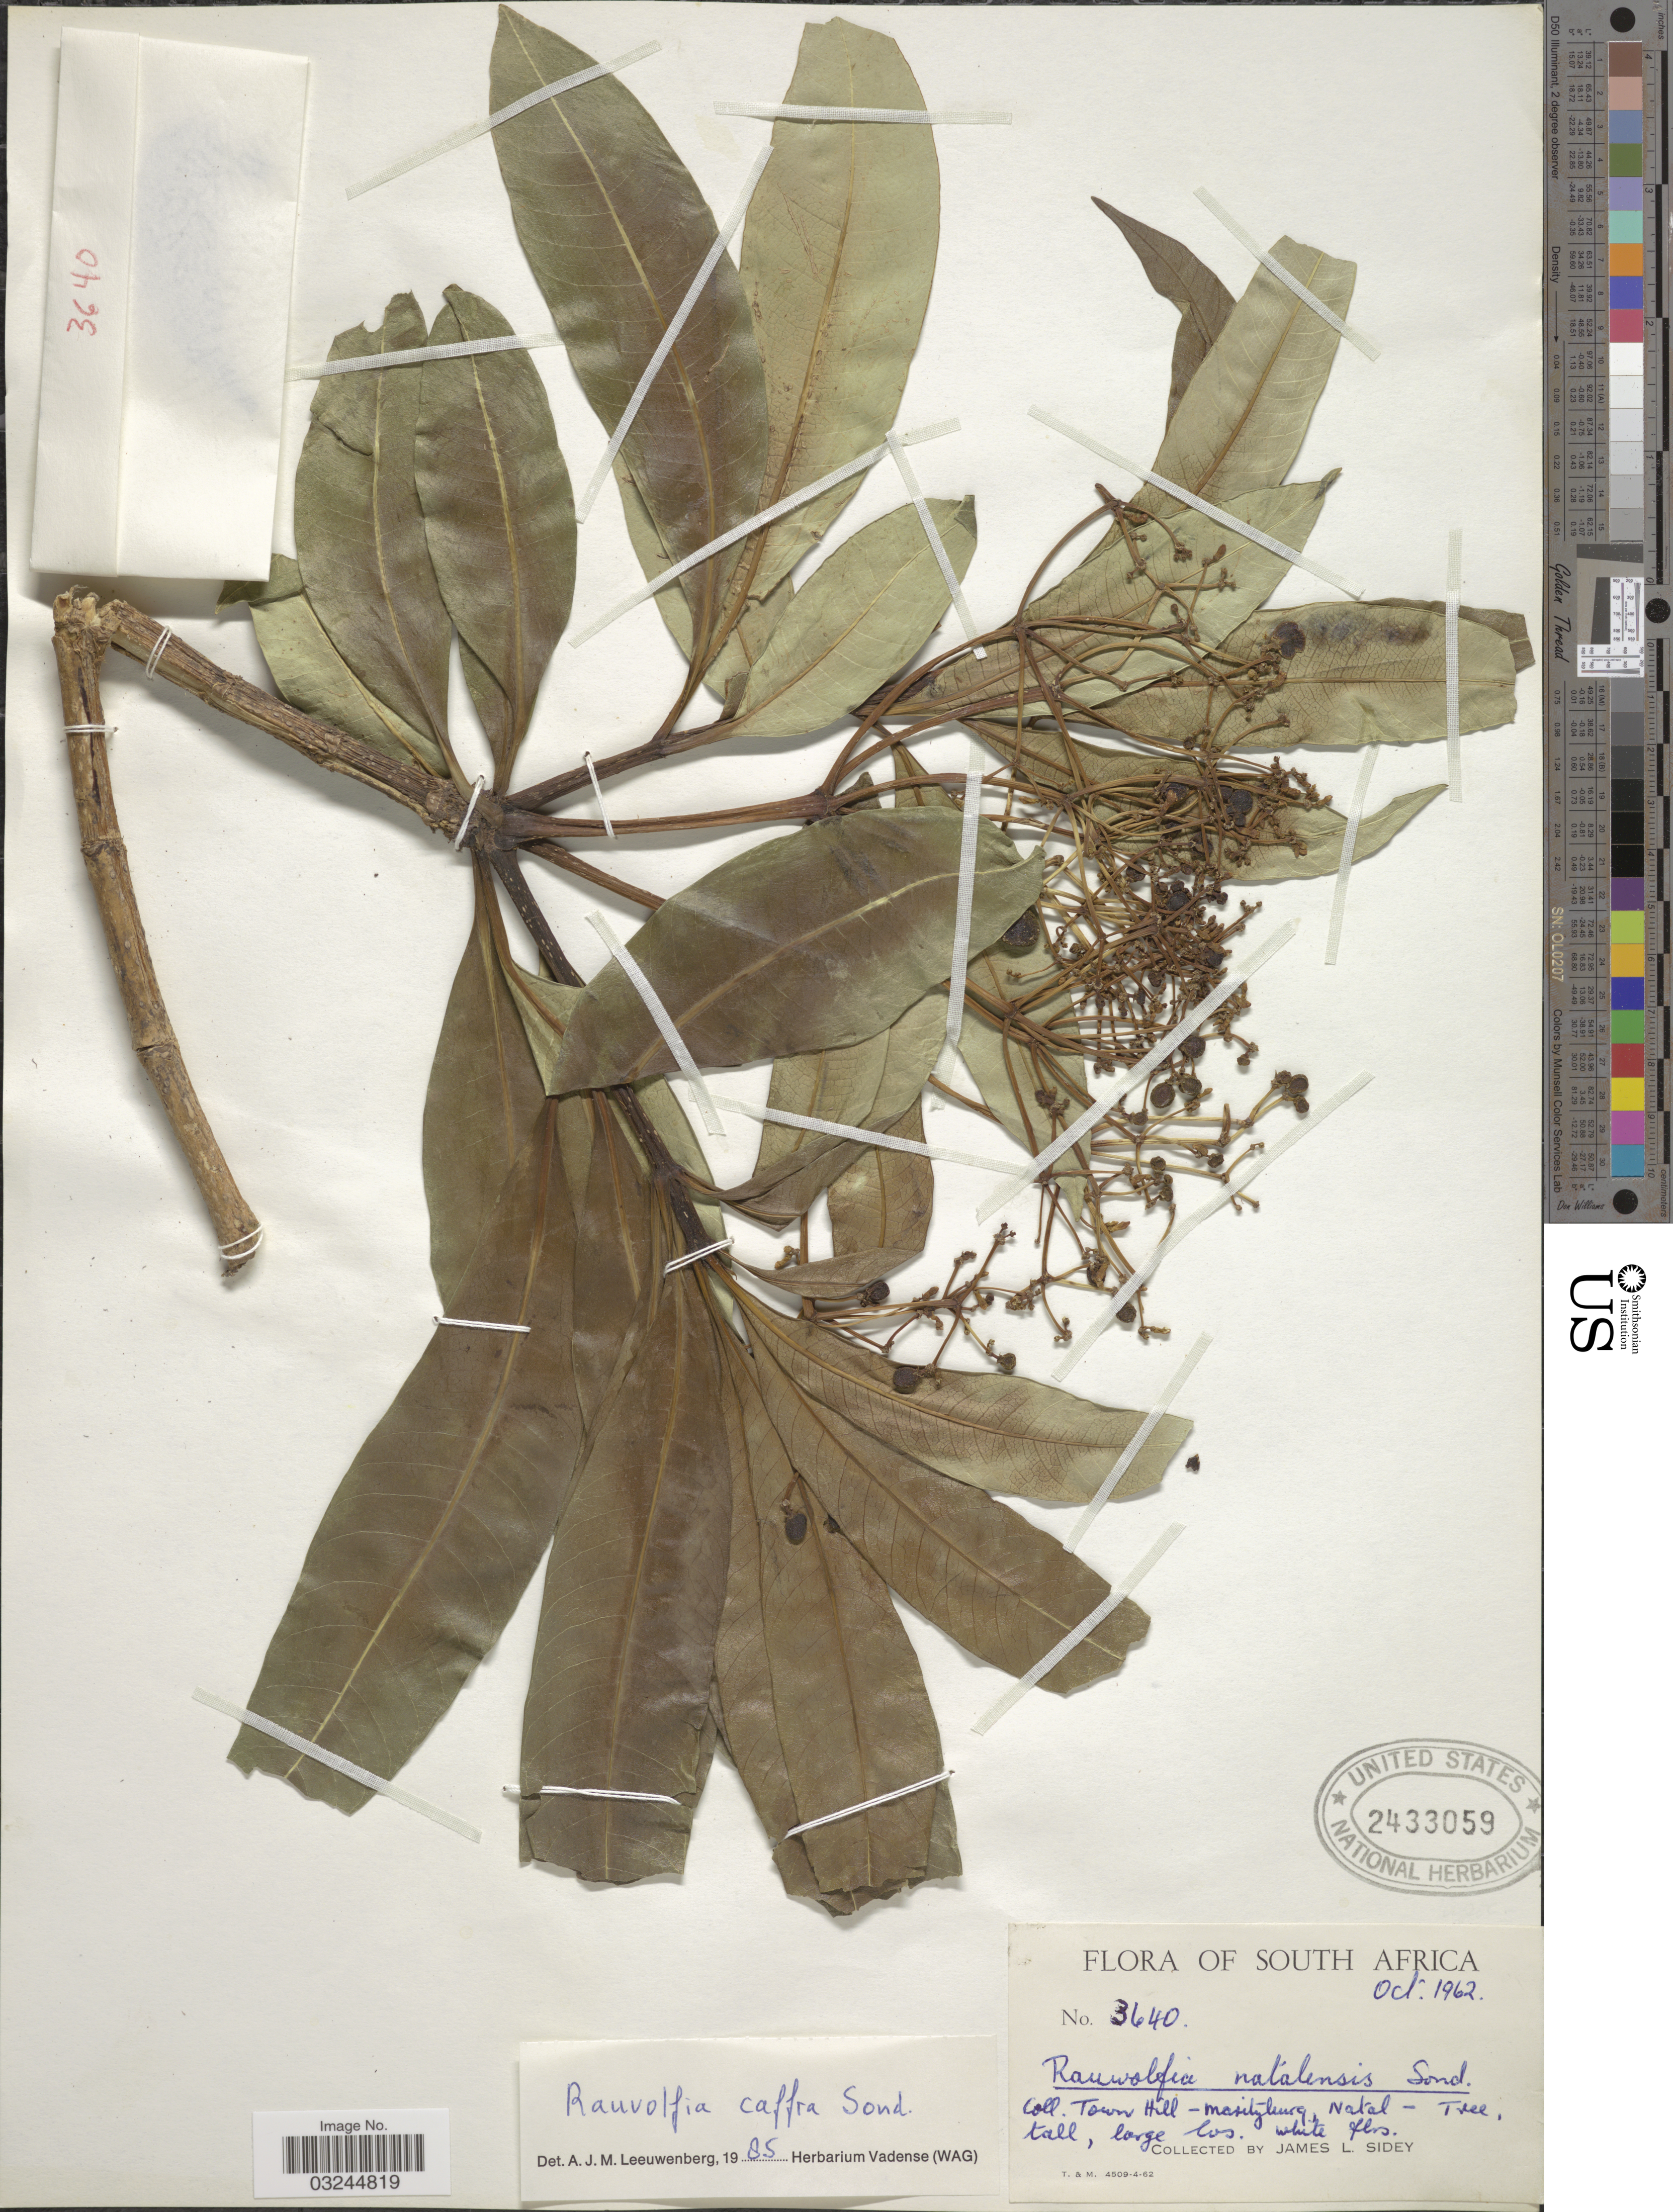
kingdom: Plantae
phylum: Tracheophyta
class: Magnoliopsida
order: Gentianales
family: Apocynaceae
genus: Rauvolfia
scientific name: Rauvolfia caffra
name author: Sond.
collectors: J. L. Sidey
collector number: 3640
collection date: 1962-10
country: South Africa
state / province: KwaZulu-Natal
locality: Town Hill- Maritzburg, Natal.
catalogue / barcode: US 2433059